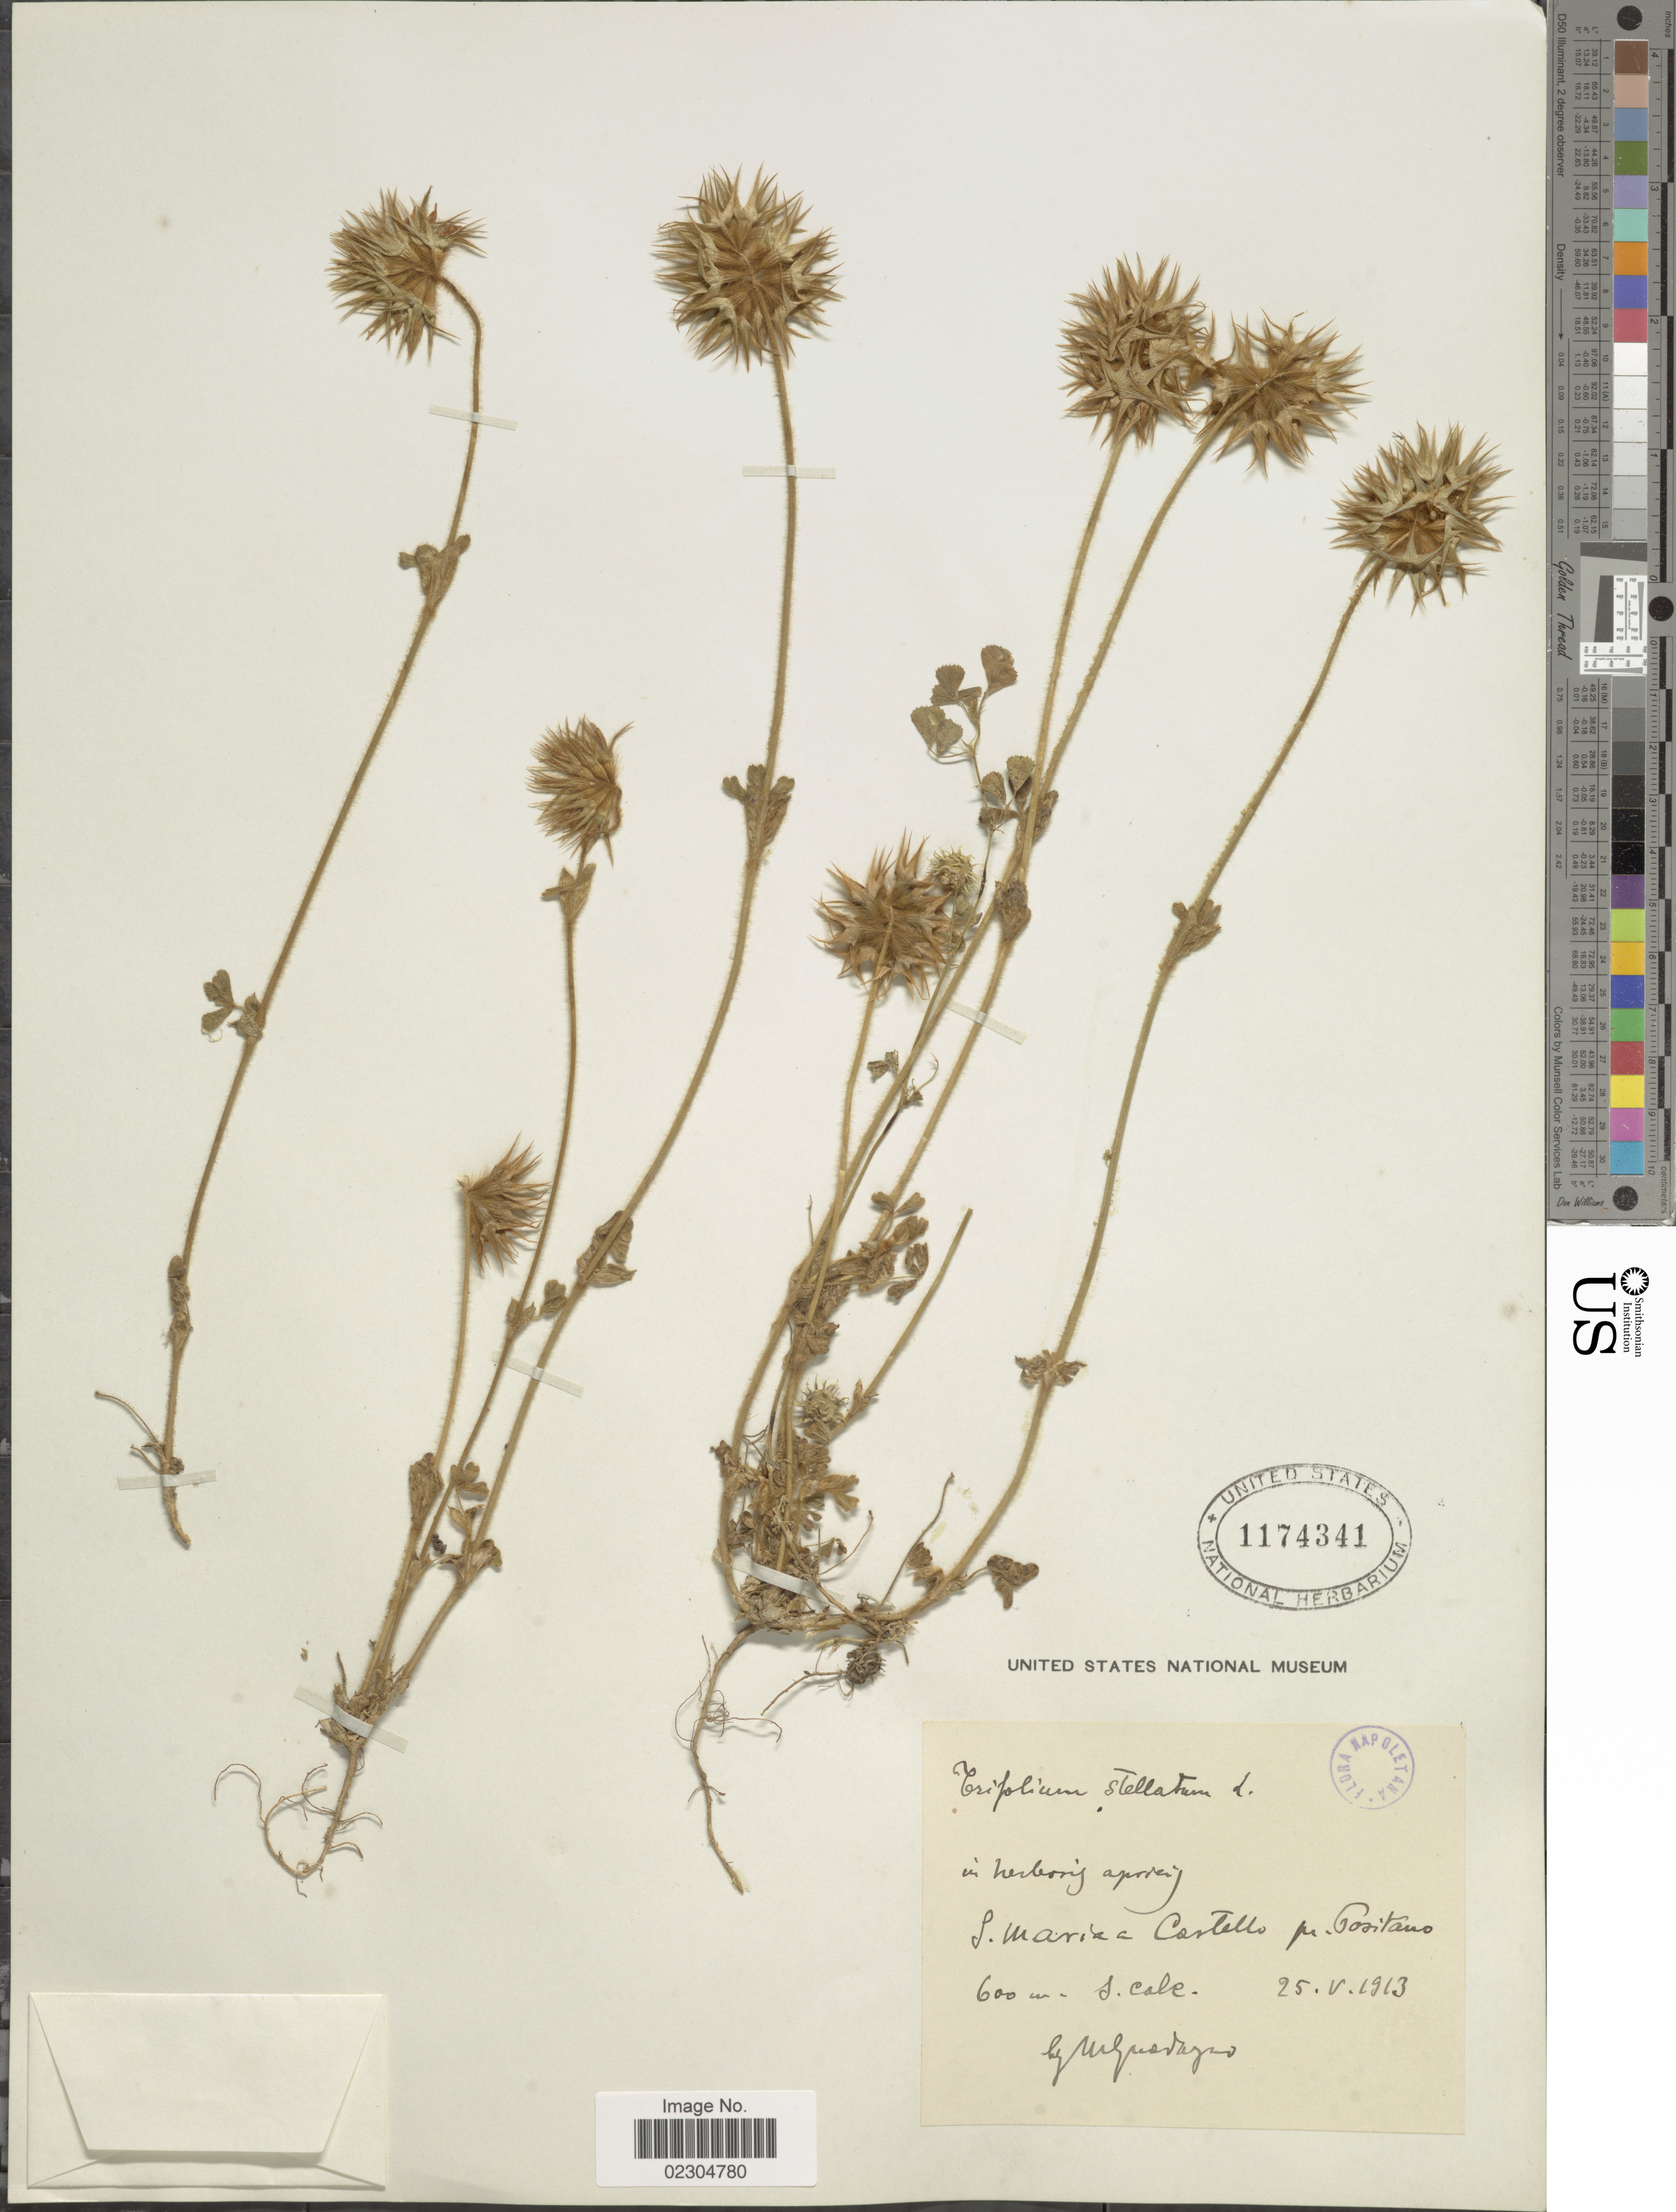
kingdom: Plantae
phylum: Tracheophyta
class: Magnoliopsida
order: Fabales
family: Fabaceae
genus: Trifolium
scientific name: Trifolium stellatum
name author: L.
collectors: G. Guadagno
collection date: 1913-05-25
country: Italy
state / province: Campania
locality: S. Maria a Castello pr. Positano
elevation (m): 600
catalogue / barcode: US 1174341